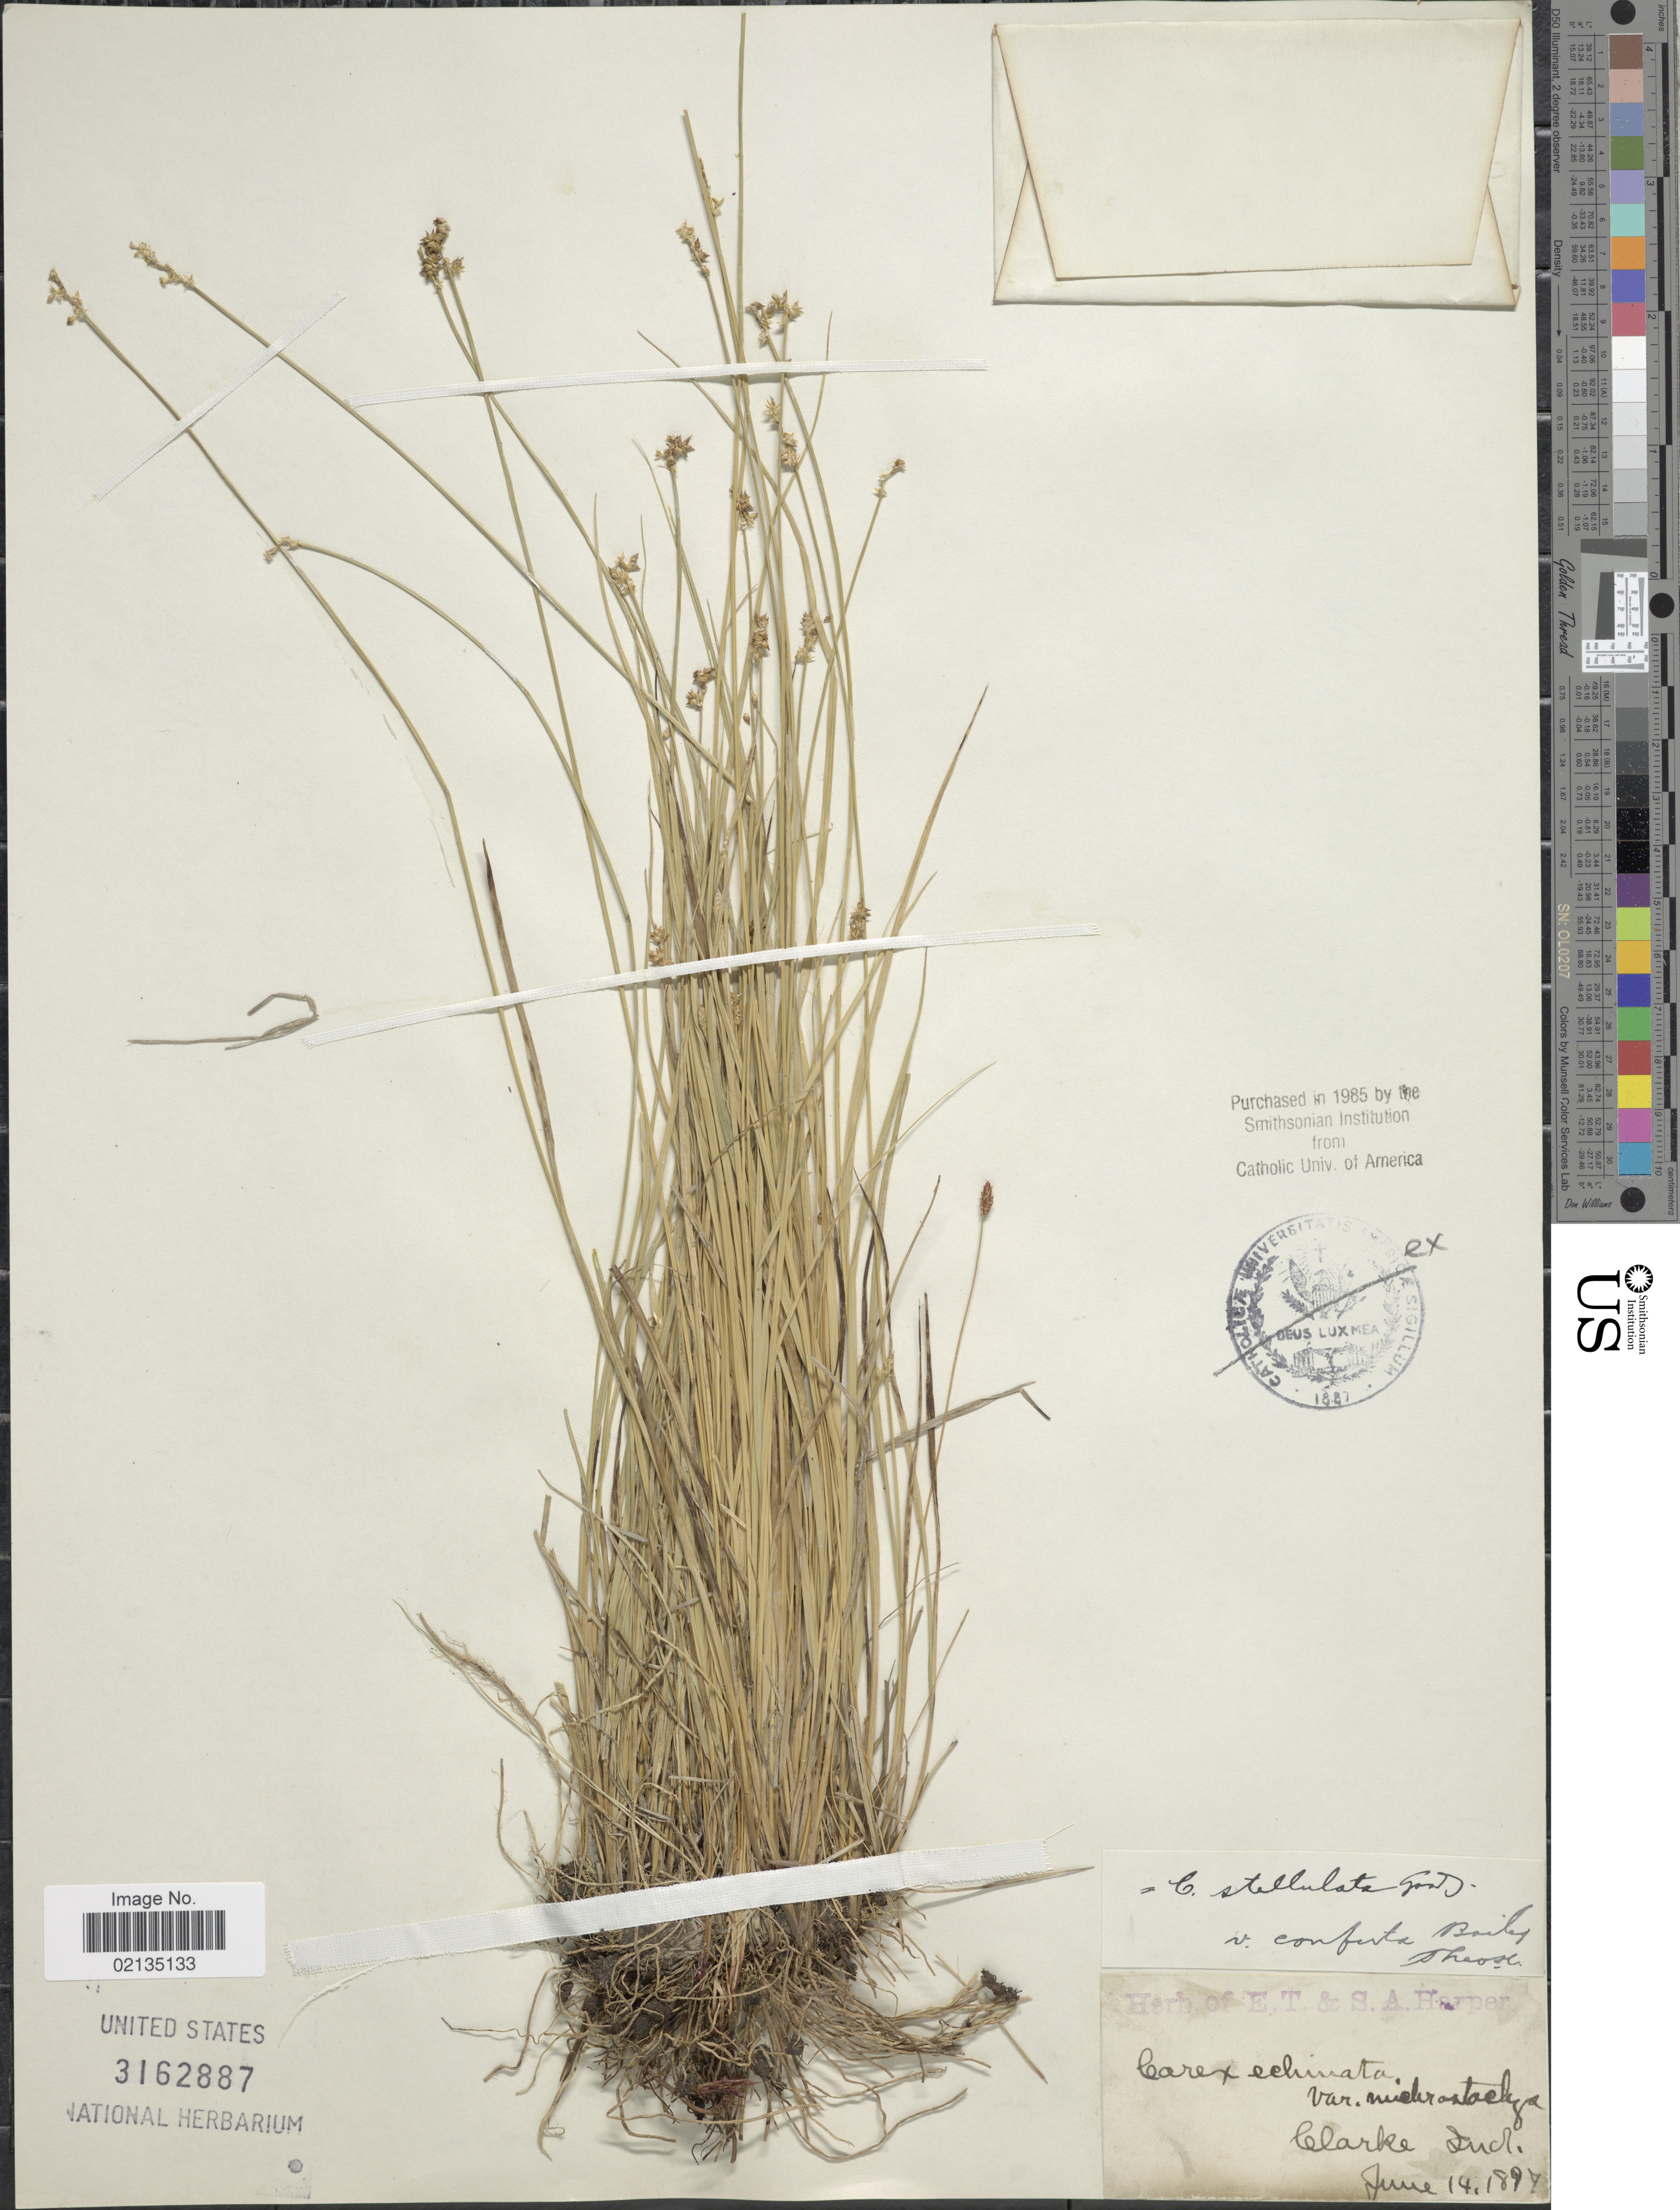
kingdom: Plantae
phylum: Tracheophyta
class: Liliopsida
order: Poales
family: Cyperaceae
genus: Carex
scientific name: Carex echinata subsp. echinata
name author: Murray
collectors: ex herb. E. T. & S. A. Harper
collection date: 1897-06-14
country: United States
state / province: Indiana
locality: Clarke Ind.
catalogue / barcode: US 3162887